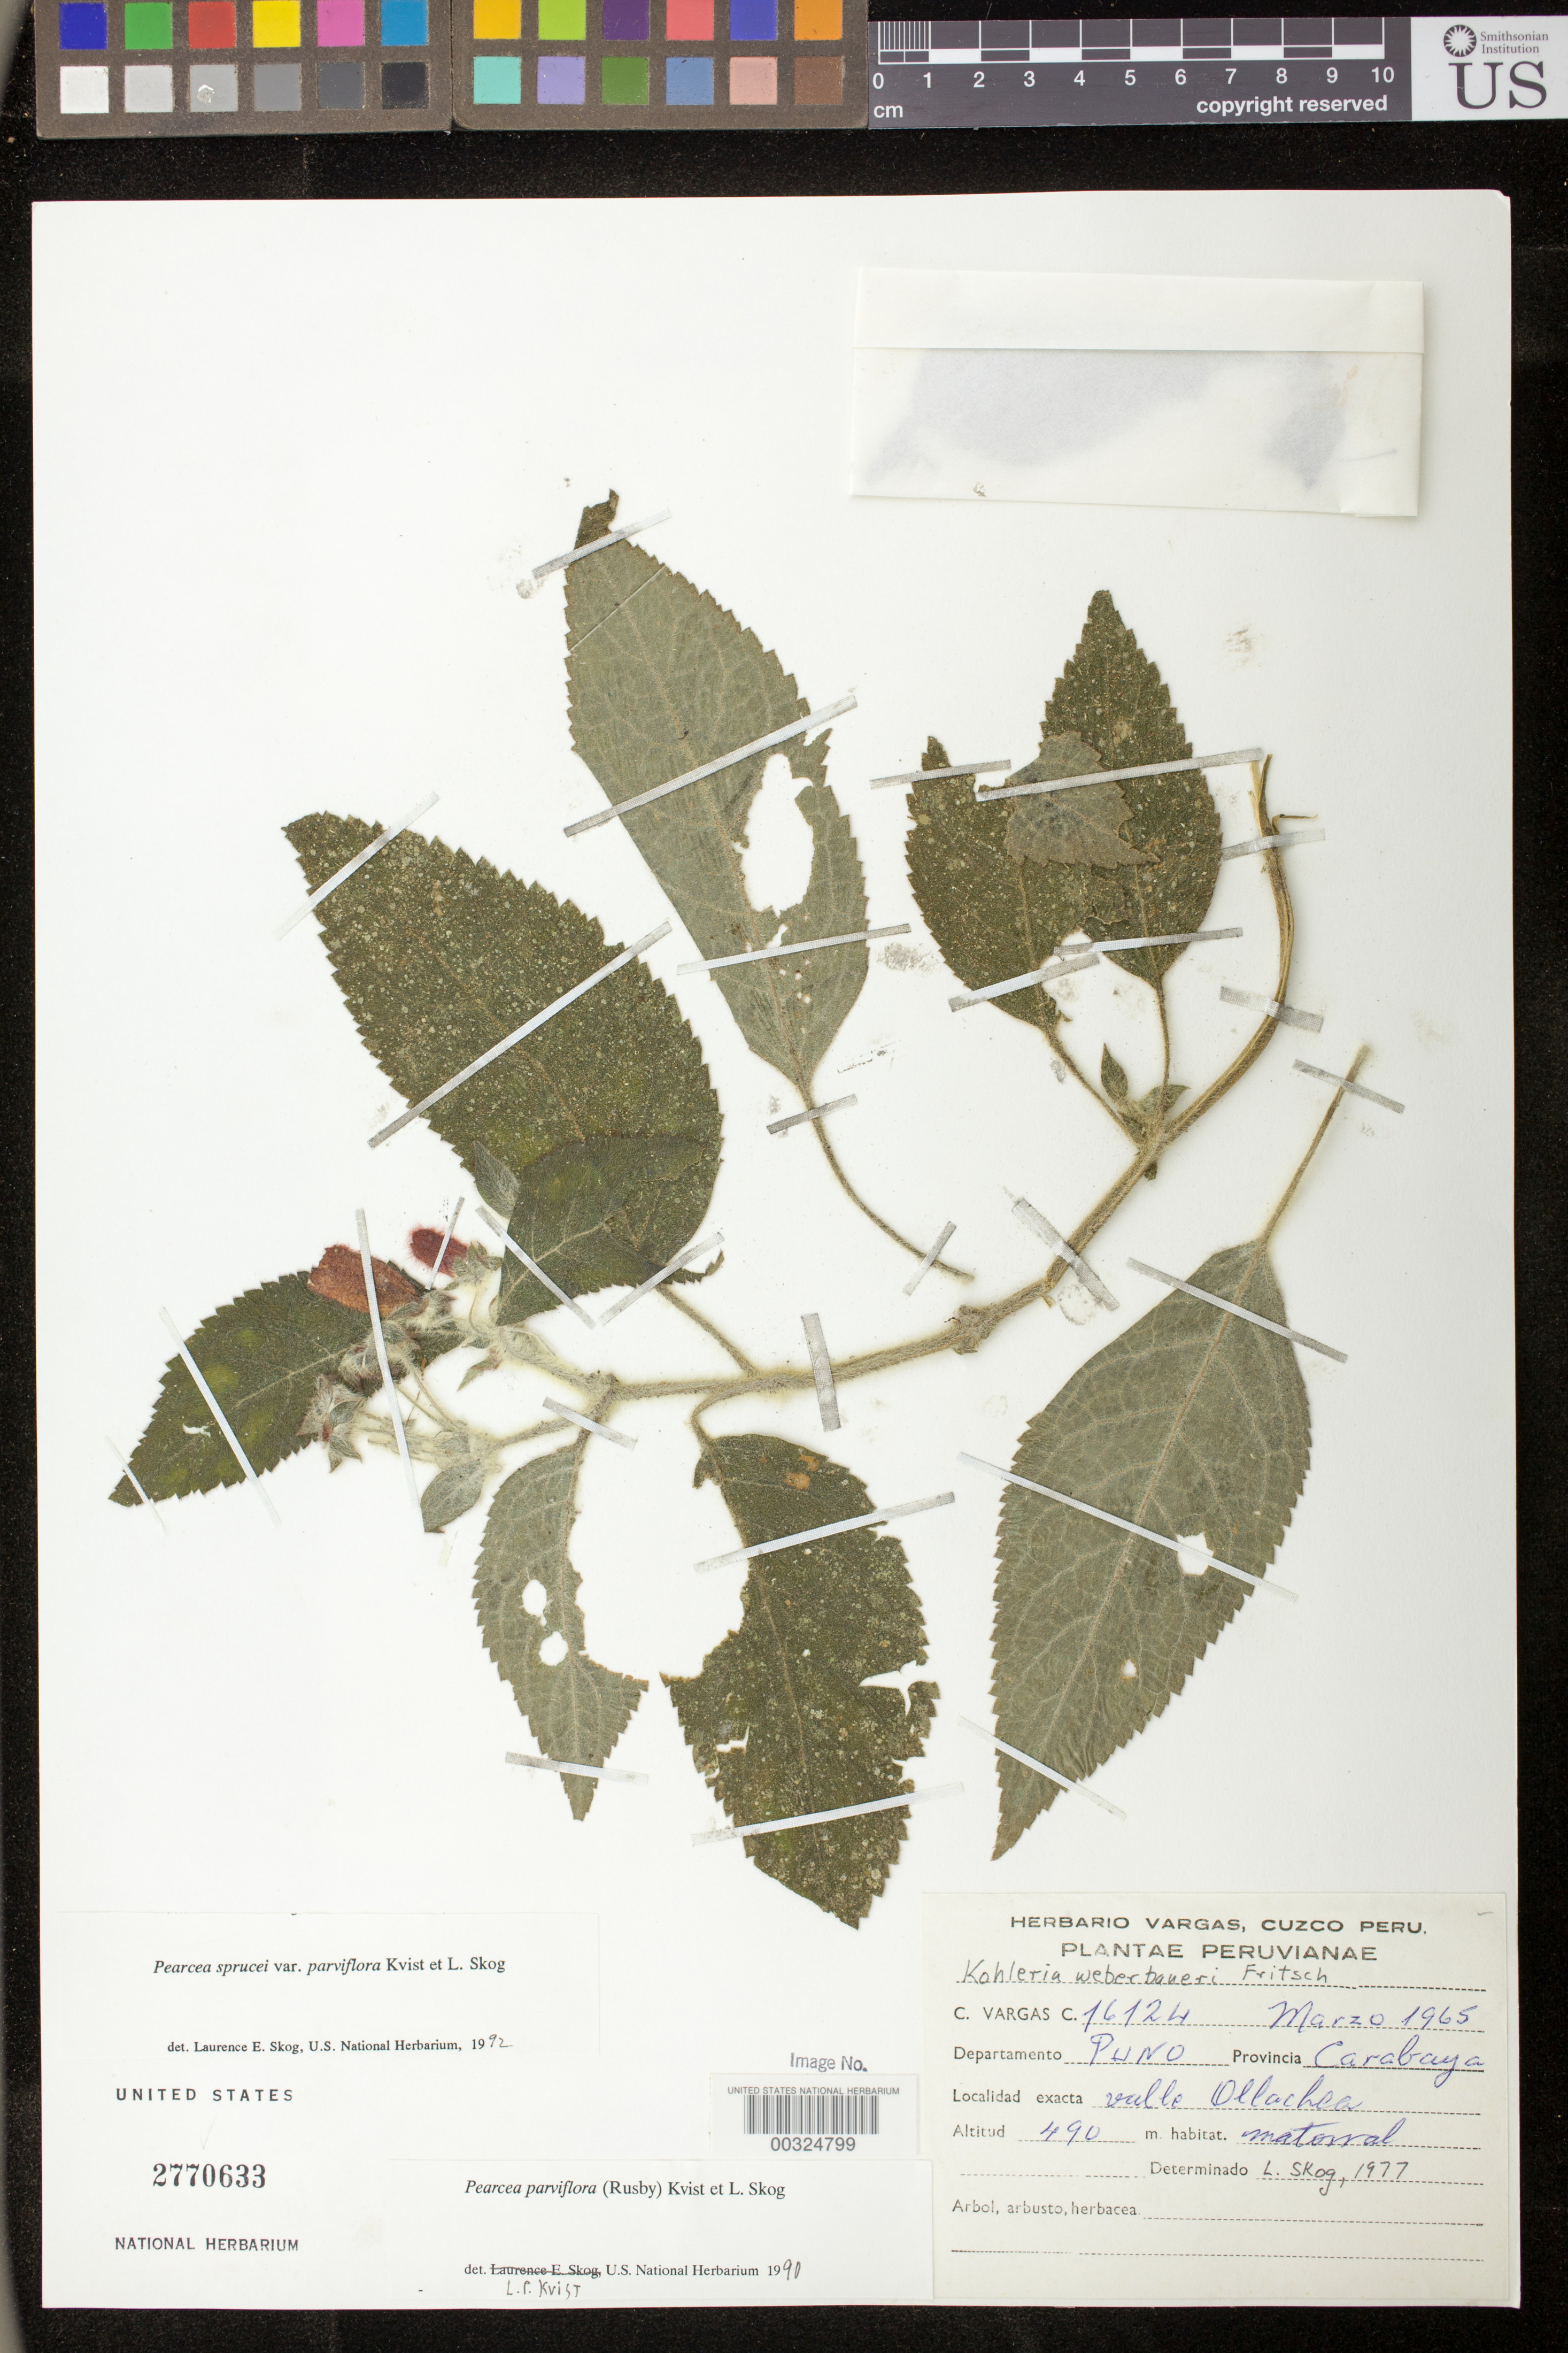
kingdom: Plantae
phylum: Tracheophyta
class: Magnoliopsida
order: Lamiales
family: Gesneriaceae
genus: Pearcea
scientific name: Pearcea sprucei var. parviflora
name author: (Rusby) L.P. Kvist & L.E. Skog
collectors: C. Vargas C.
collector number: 16124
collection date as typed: Mar 1965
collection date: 1965-03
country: Peru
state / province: Puno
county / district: Carabaya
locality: Carabaya Prov.; Valle Ollachea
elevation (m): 490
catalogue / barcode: US 2770633